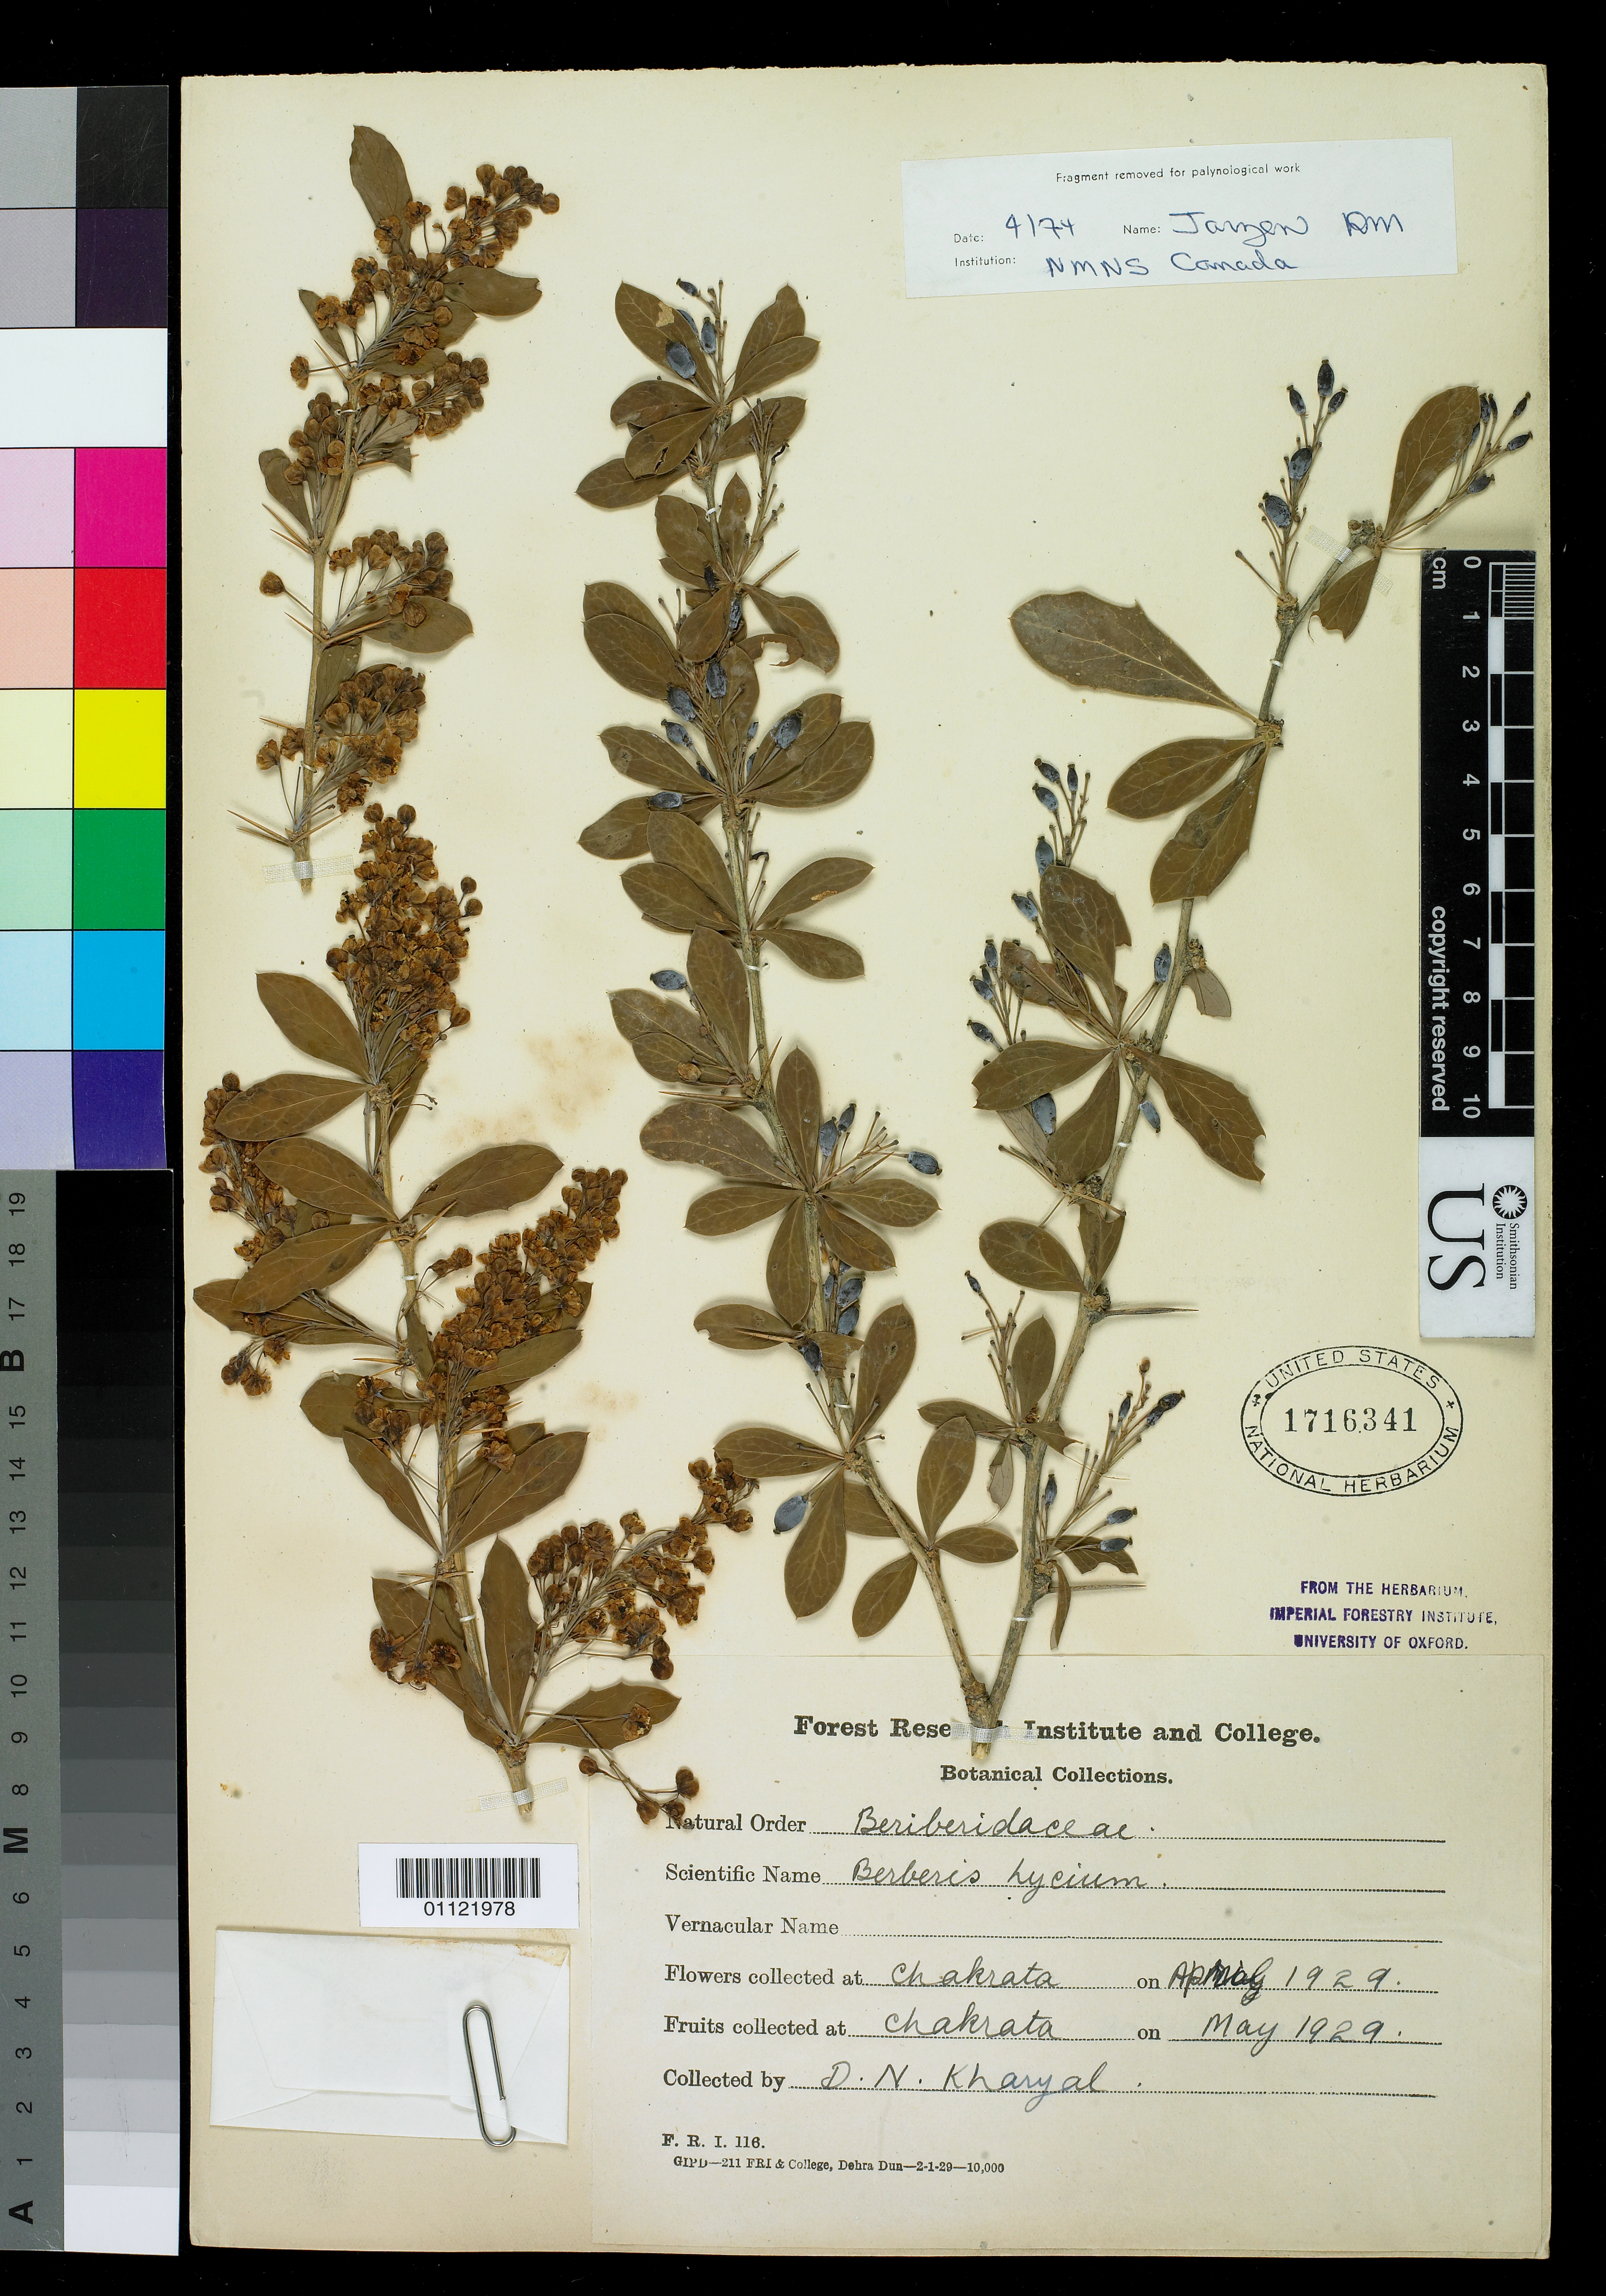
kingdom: Plantae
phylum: Tracheophyta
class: Magnoliopsida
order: Ranunculales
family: Berberidaceae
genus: Berberis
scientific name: Berberis lycium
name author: Royle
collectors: D. N. Kharyal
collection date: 1929-04/1929-05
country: India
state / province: Uttarakhand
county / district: Dehradun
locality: Chakrata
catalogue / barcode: US 1716341